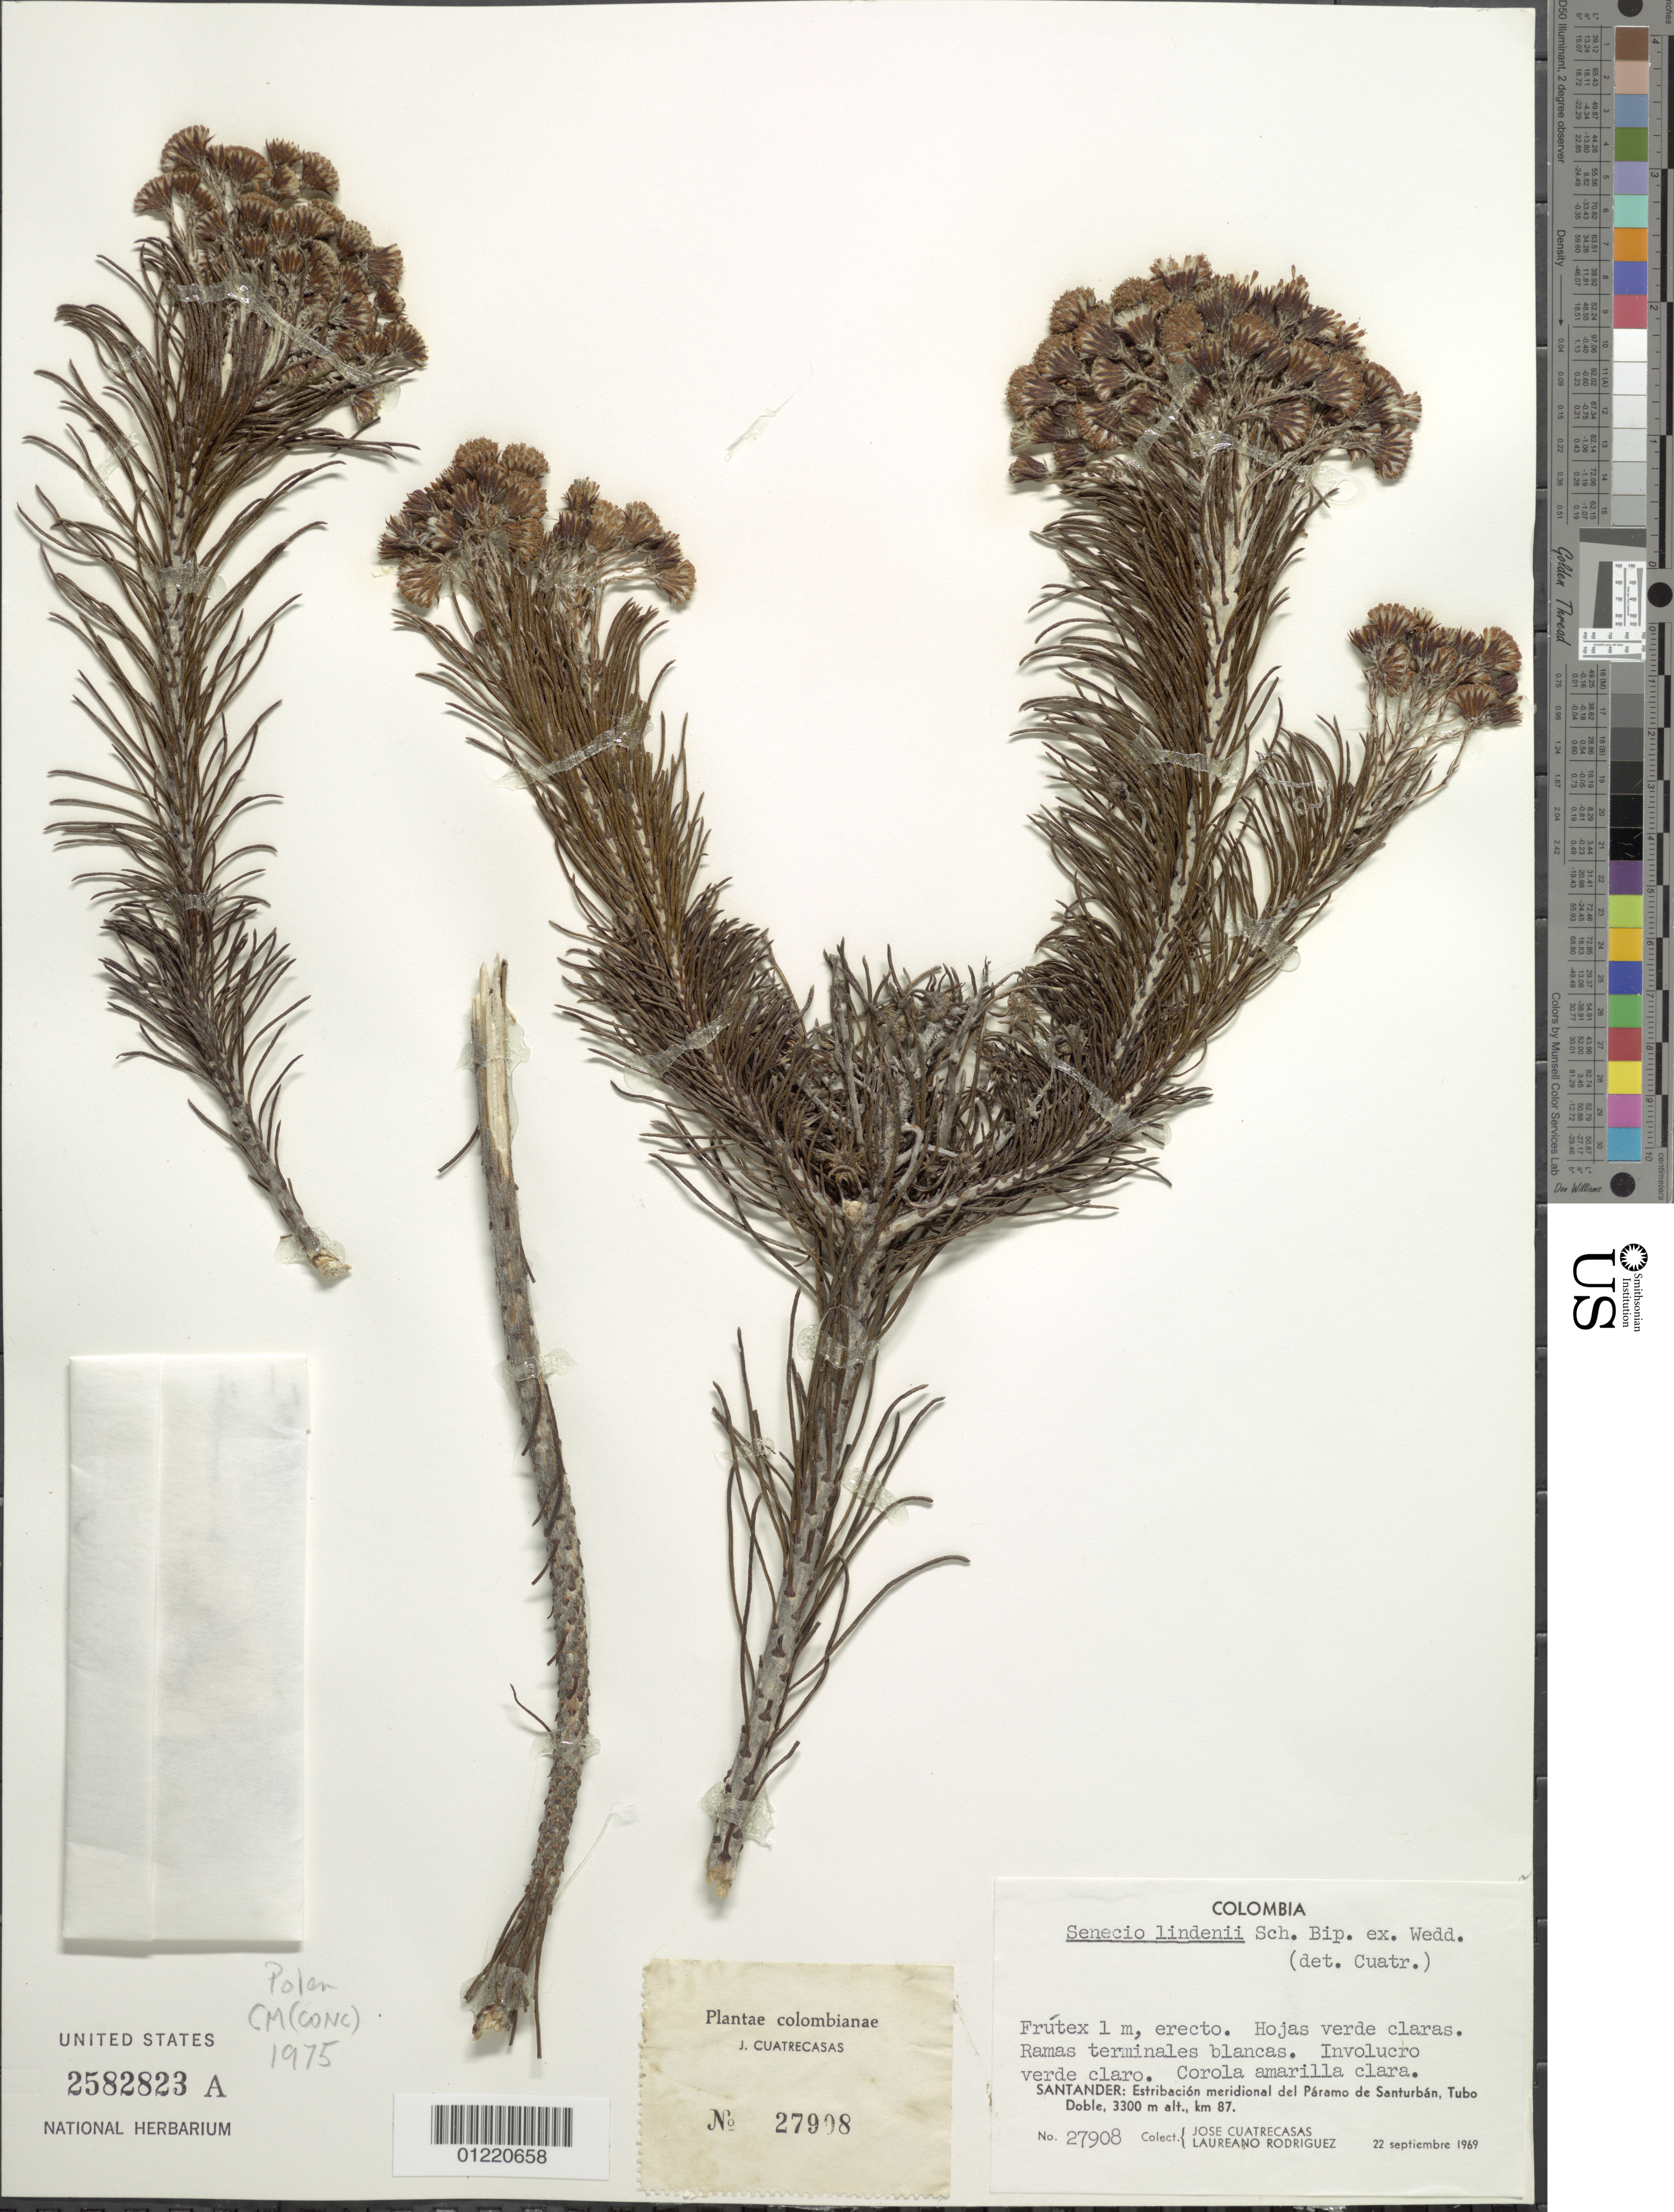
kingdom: Plantae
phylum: Tracheophyta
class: Magnoliopsida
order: Asterales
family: Asteraceae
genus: Pentacalia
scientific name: Pentacalia lindenii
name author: (Sch. Bip. ex Wedd.) Cuatrec.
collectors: J. Cuatrecasas & L. Rodriguez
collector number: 27908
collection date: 1969-09-22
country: Colombia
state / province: Santander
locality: Estribacion meridional del Paramo de Santurban, Tubo Doble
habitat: Paramo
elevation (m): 3300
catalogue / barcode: US 2582823A